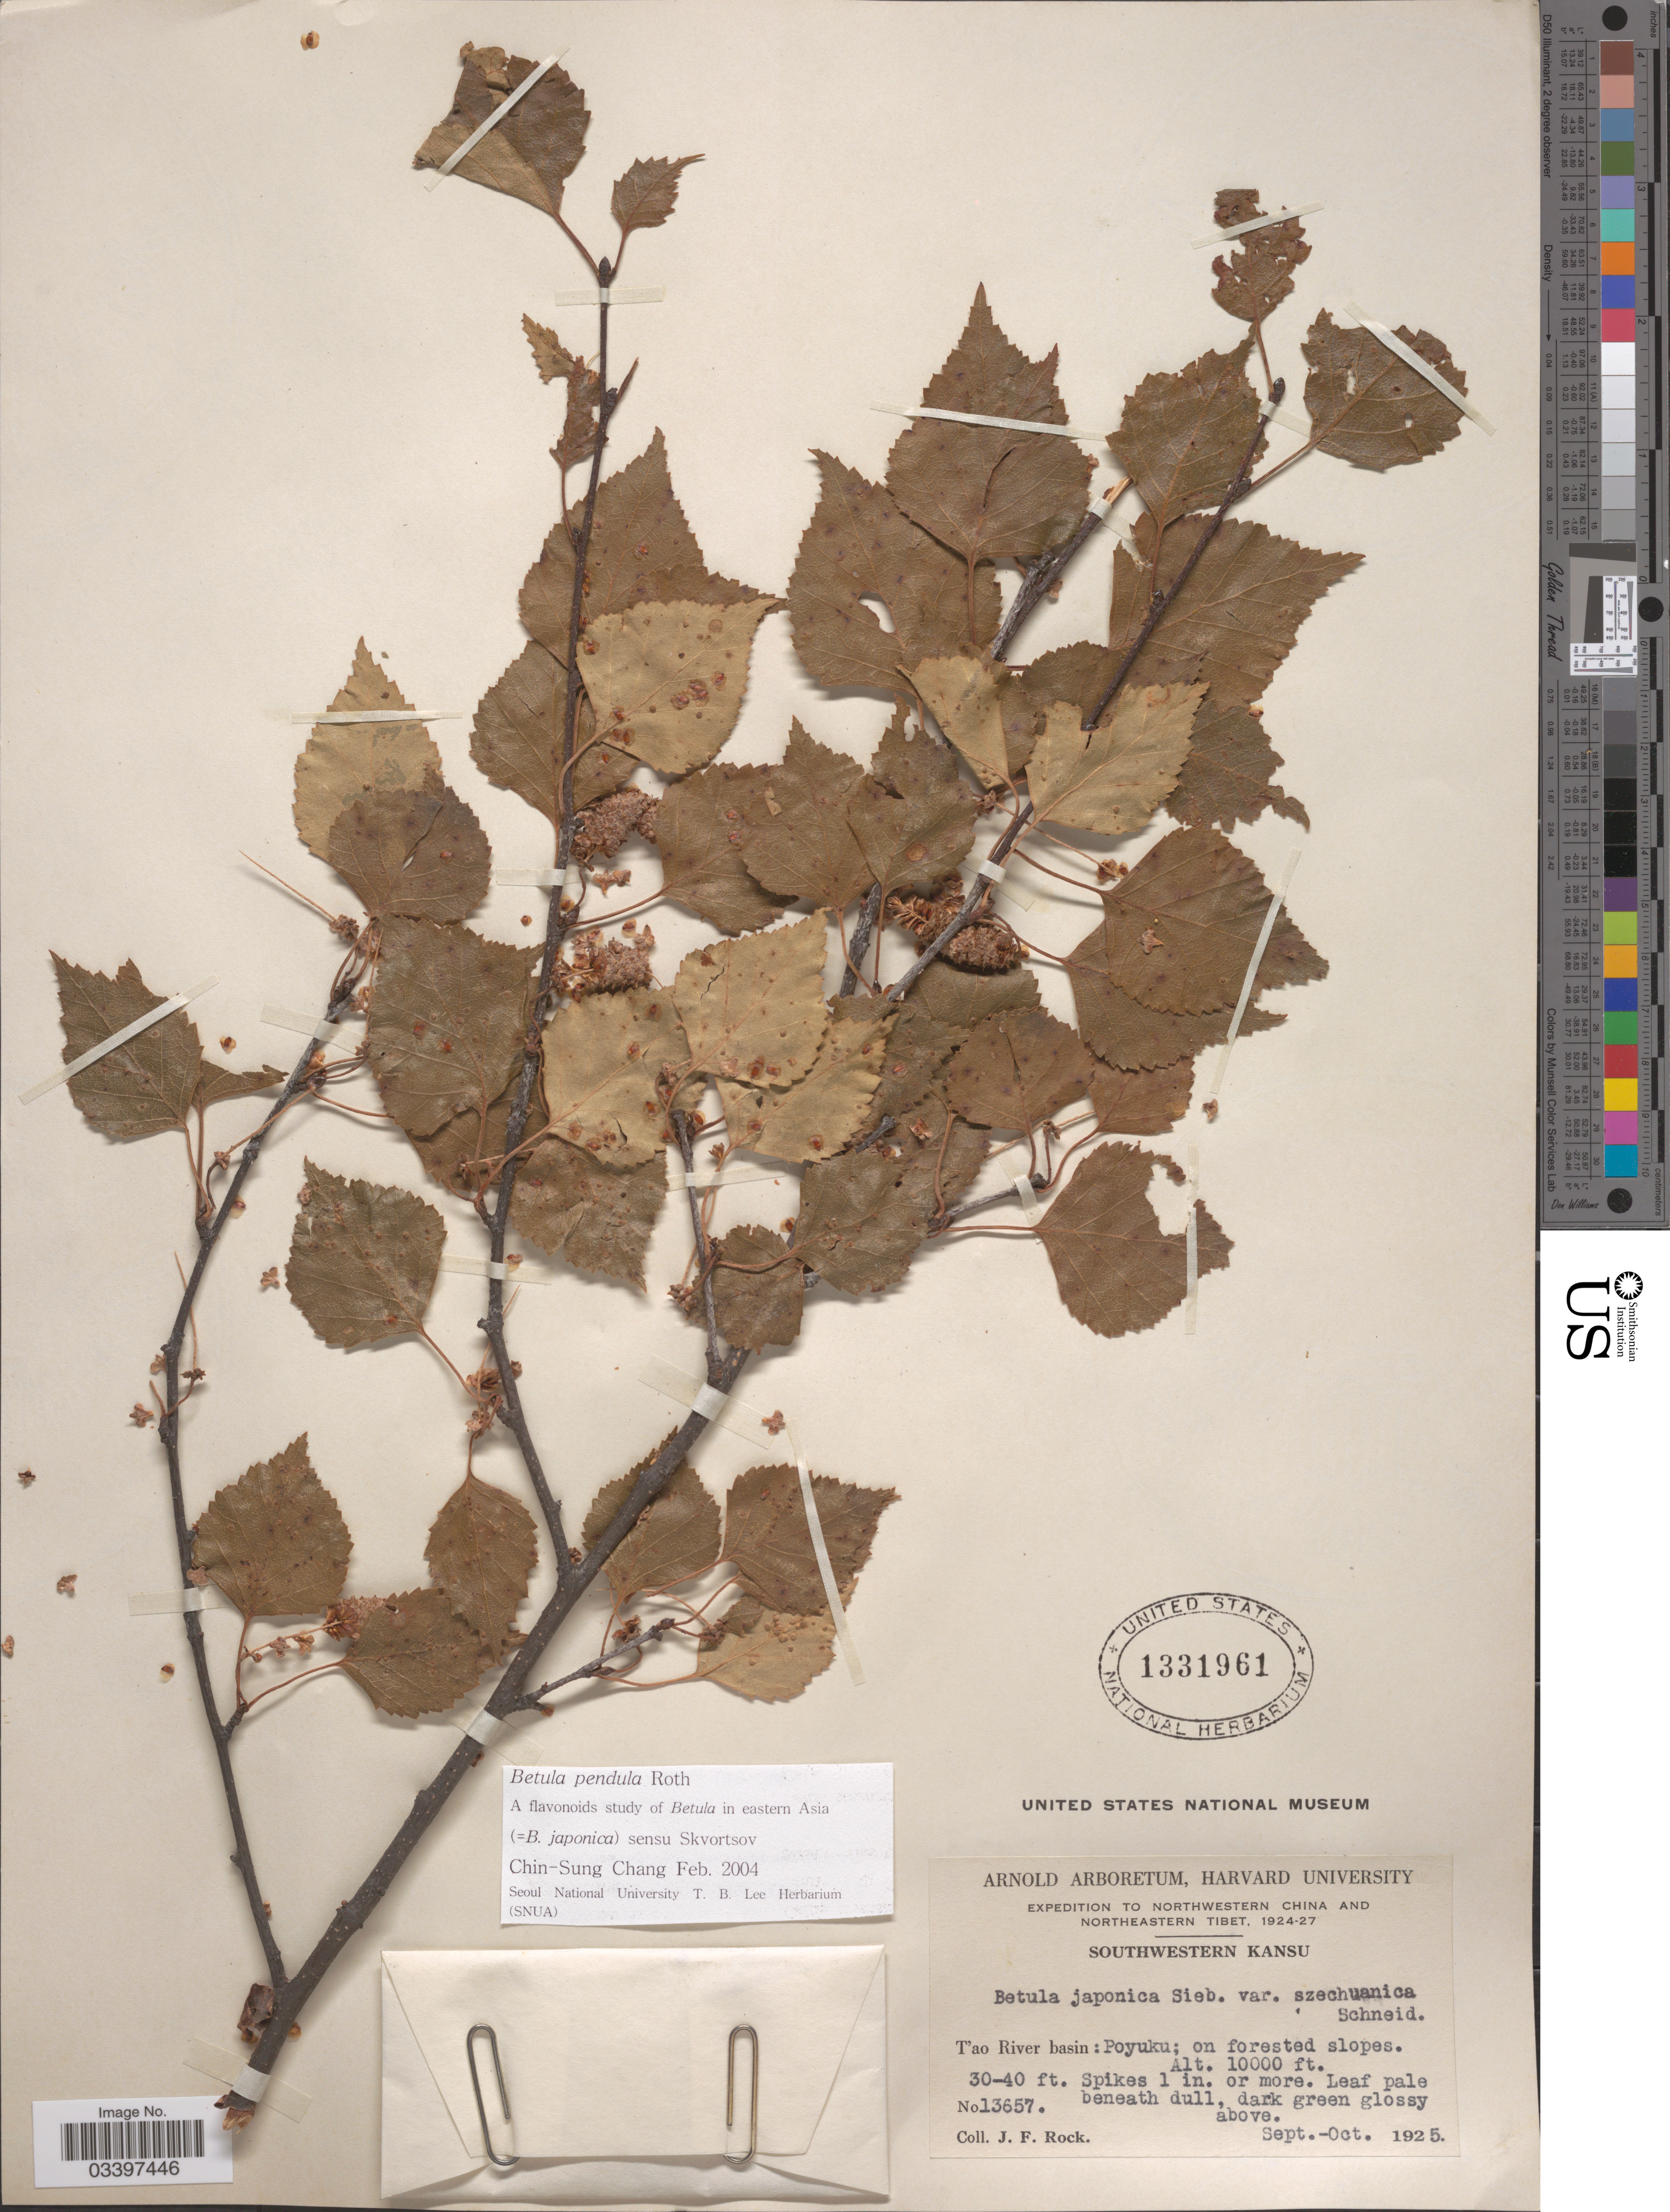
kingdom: Plantae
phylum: Tracheophyta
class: Magnoliopsida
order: Fagales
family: Betulaceae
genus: Betula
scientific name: Betula pendula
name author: Roth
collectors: J. Rock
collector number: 13657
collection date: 1925-09/1925-10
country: China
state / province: Gansu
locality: Northwestern China. Southwestern Kansu. T'ao River basin: Poyuku; on forested slopes.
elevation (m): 3048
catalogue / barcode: US 1331961